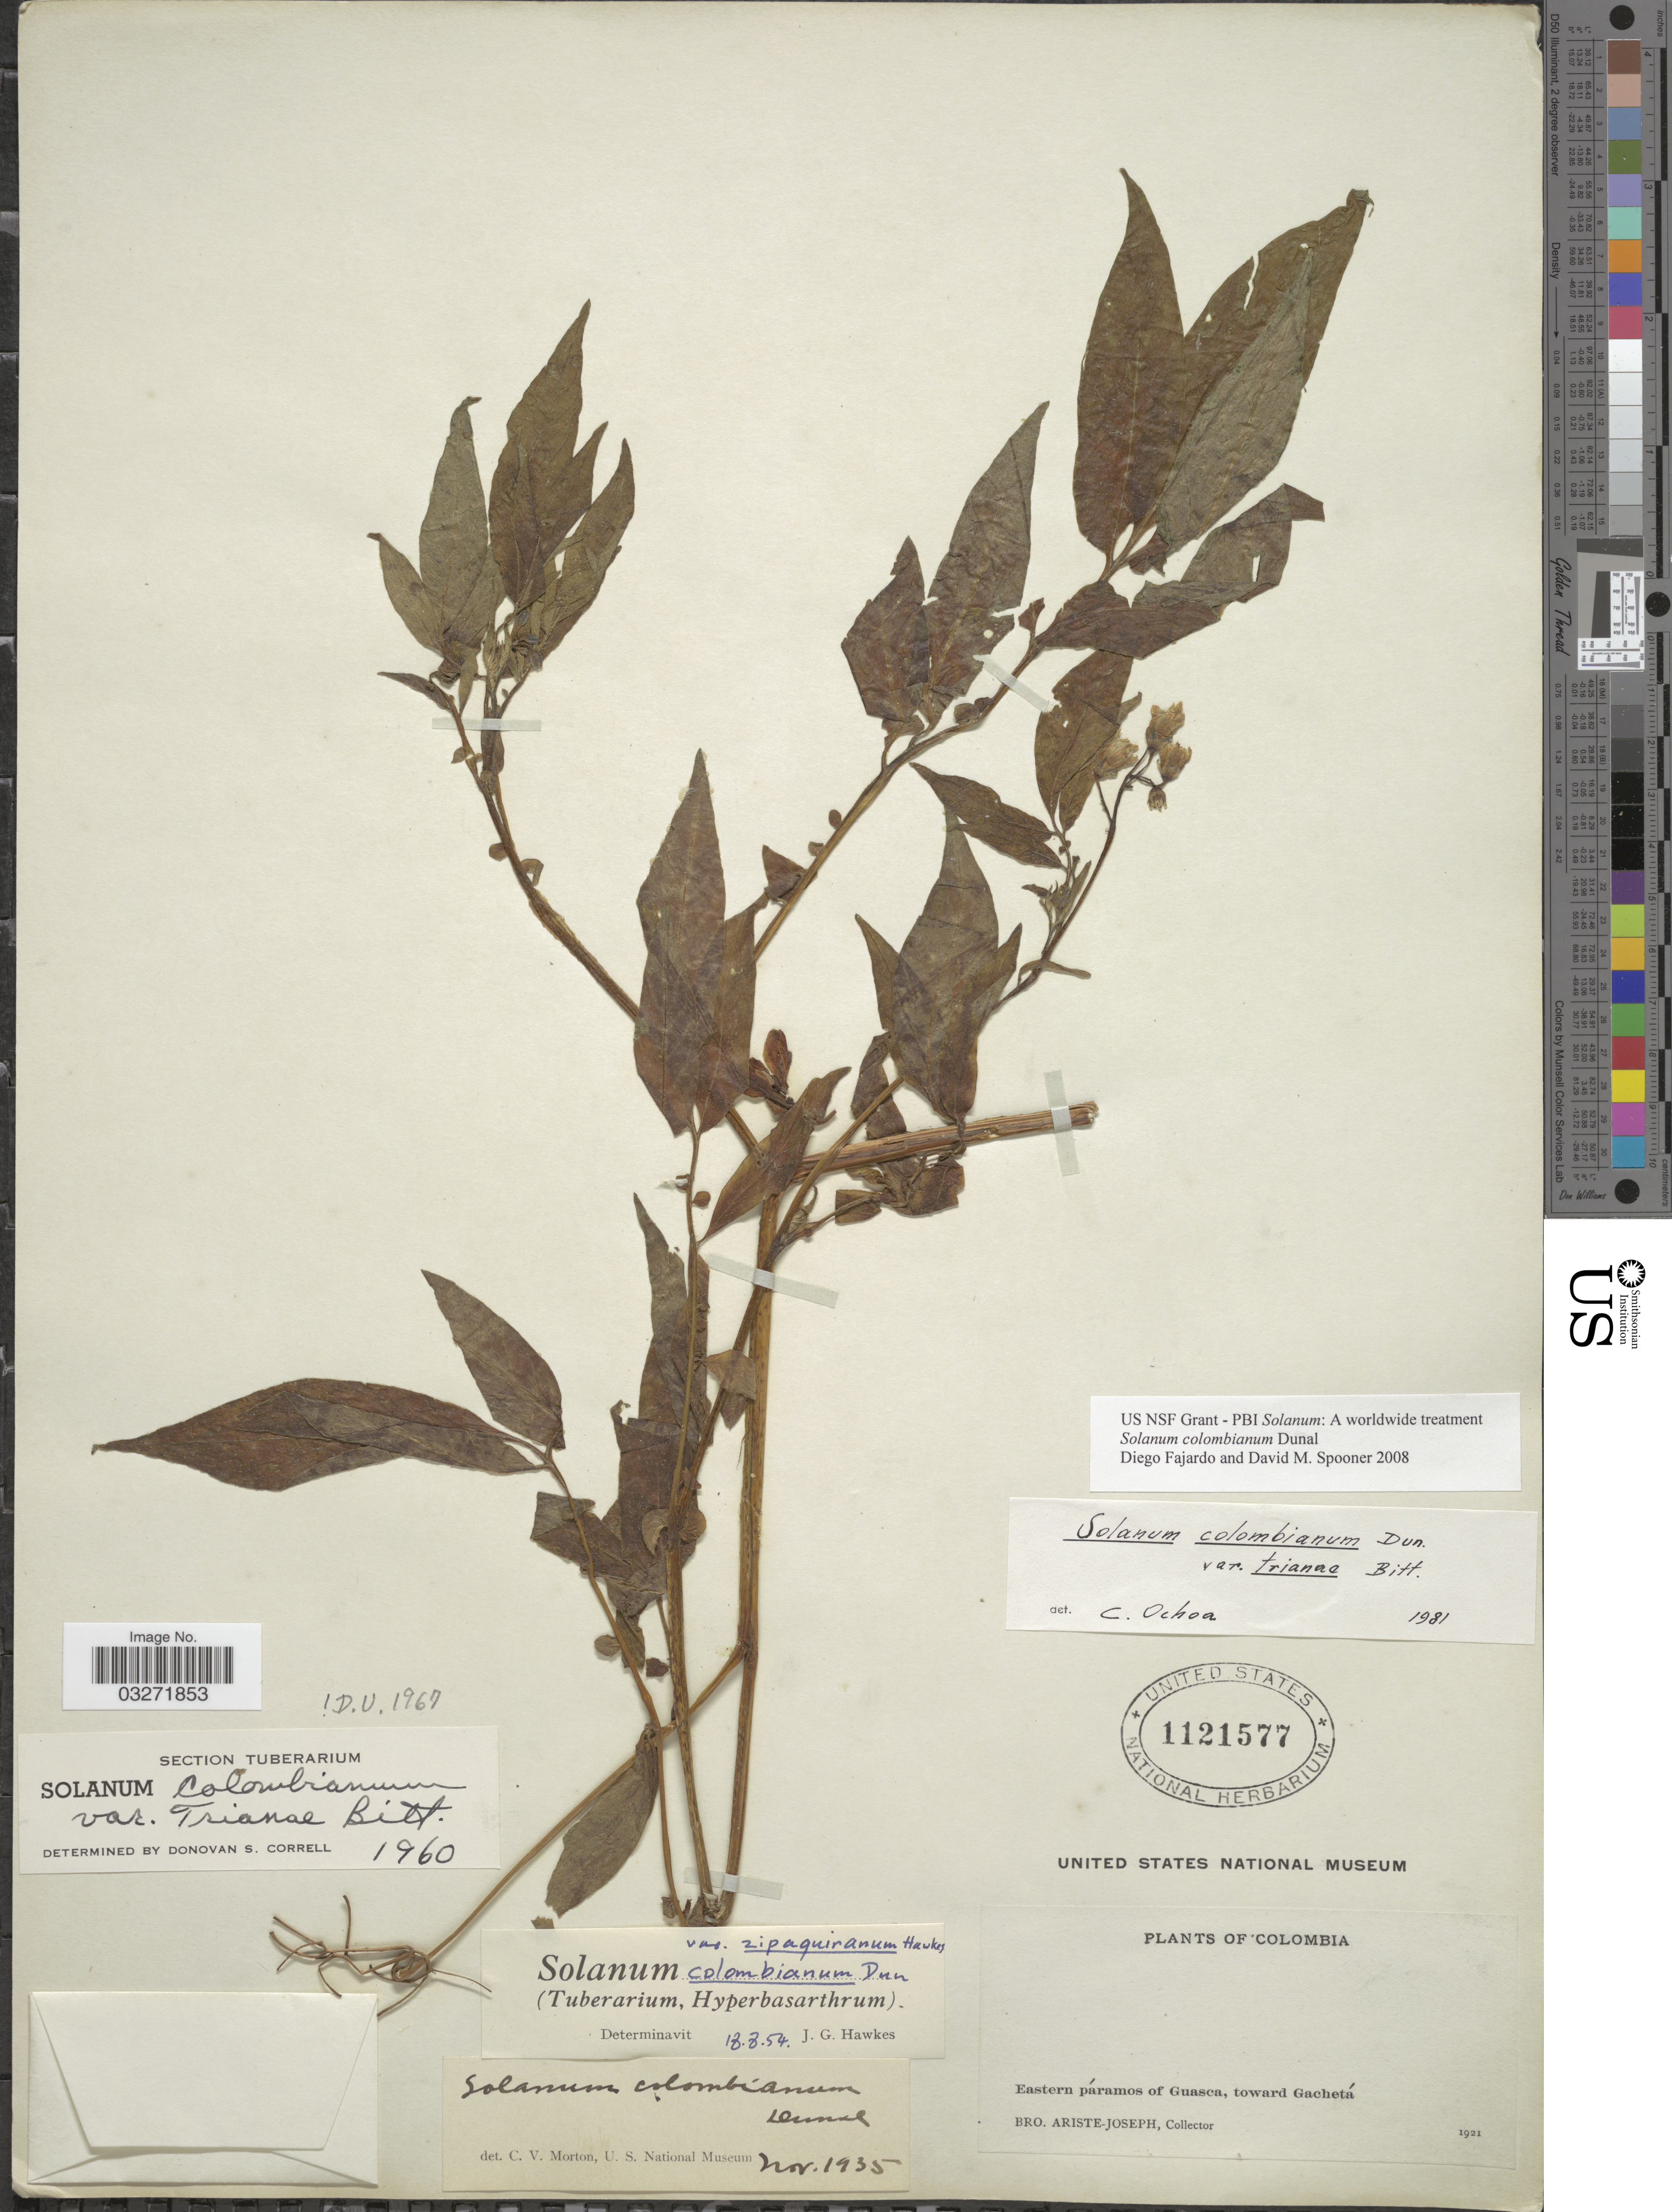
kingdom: Plantae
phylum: Tracheophyta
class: Magnoliopsida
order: Solanales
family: Solanaceae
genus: Solanum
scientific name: Solanum colombianum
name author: Dunal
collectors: Bro. Ariste-Joseph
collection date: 1921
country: Colombia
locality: Eastern páramos of Guasca, toward Gachetá.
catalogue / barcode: US 1121577